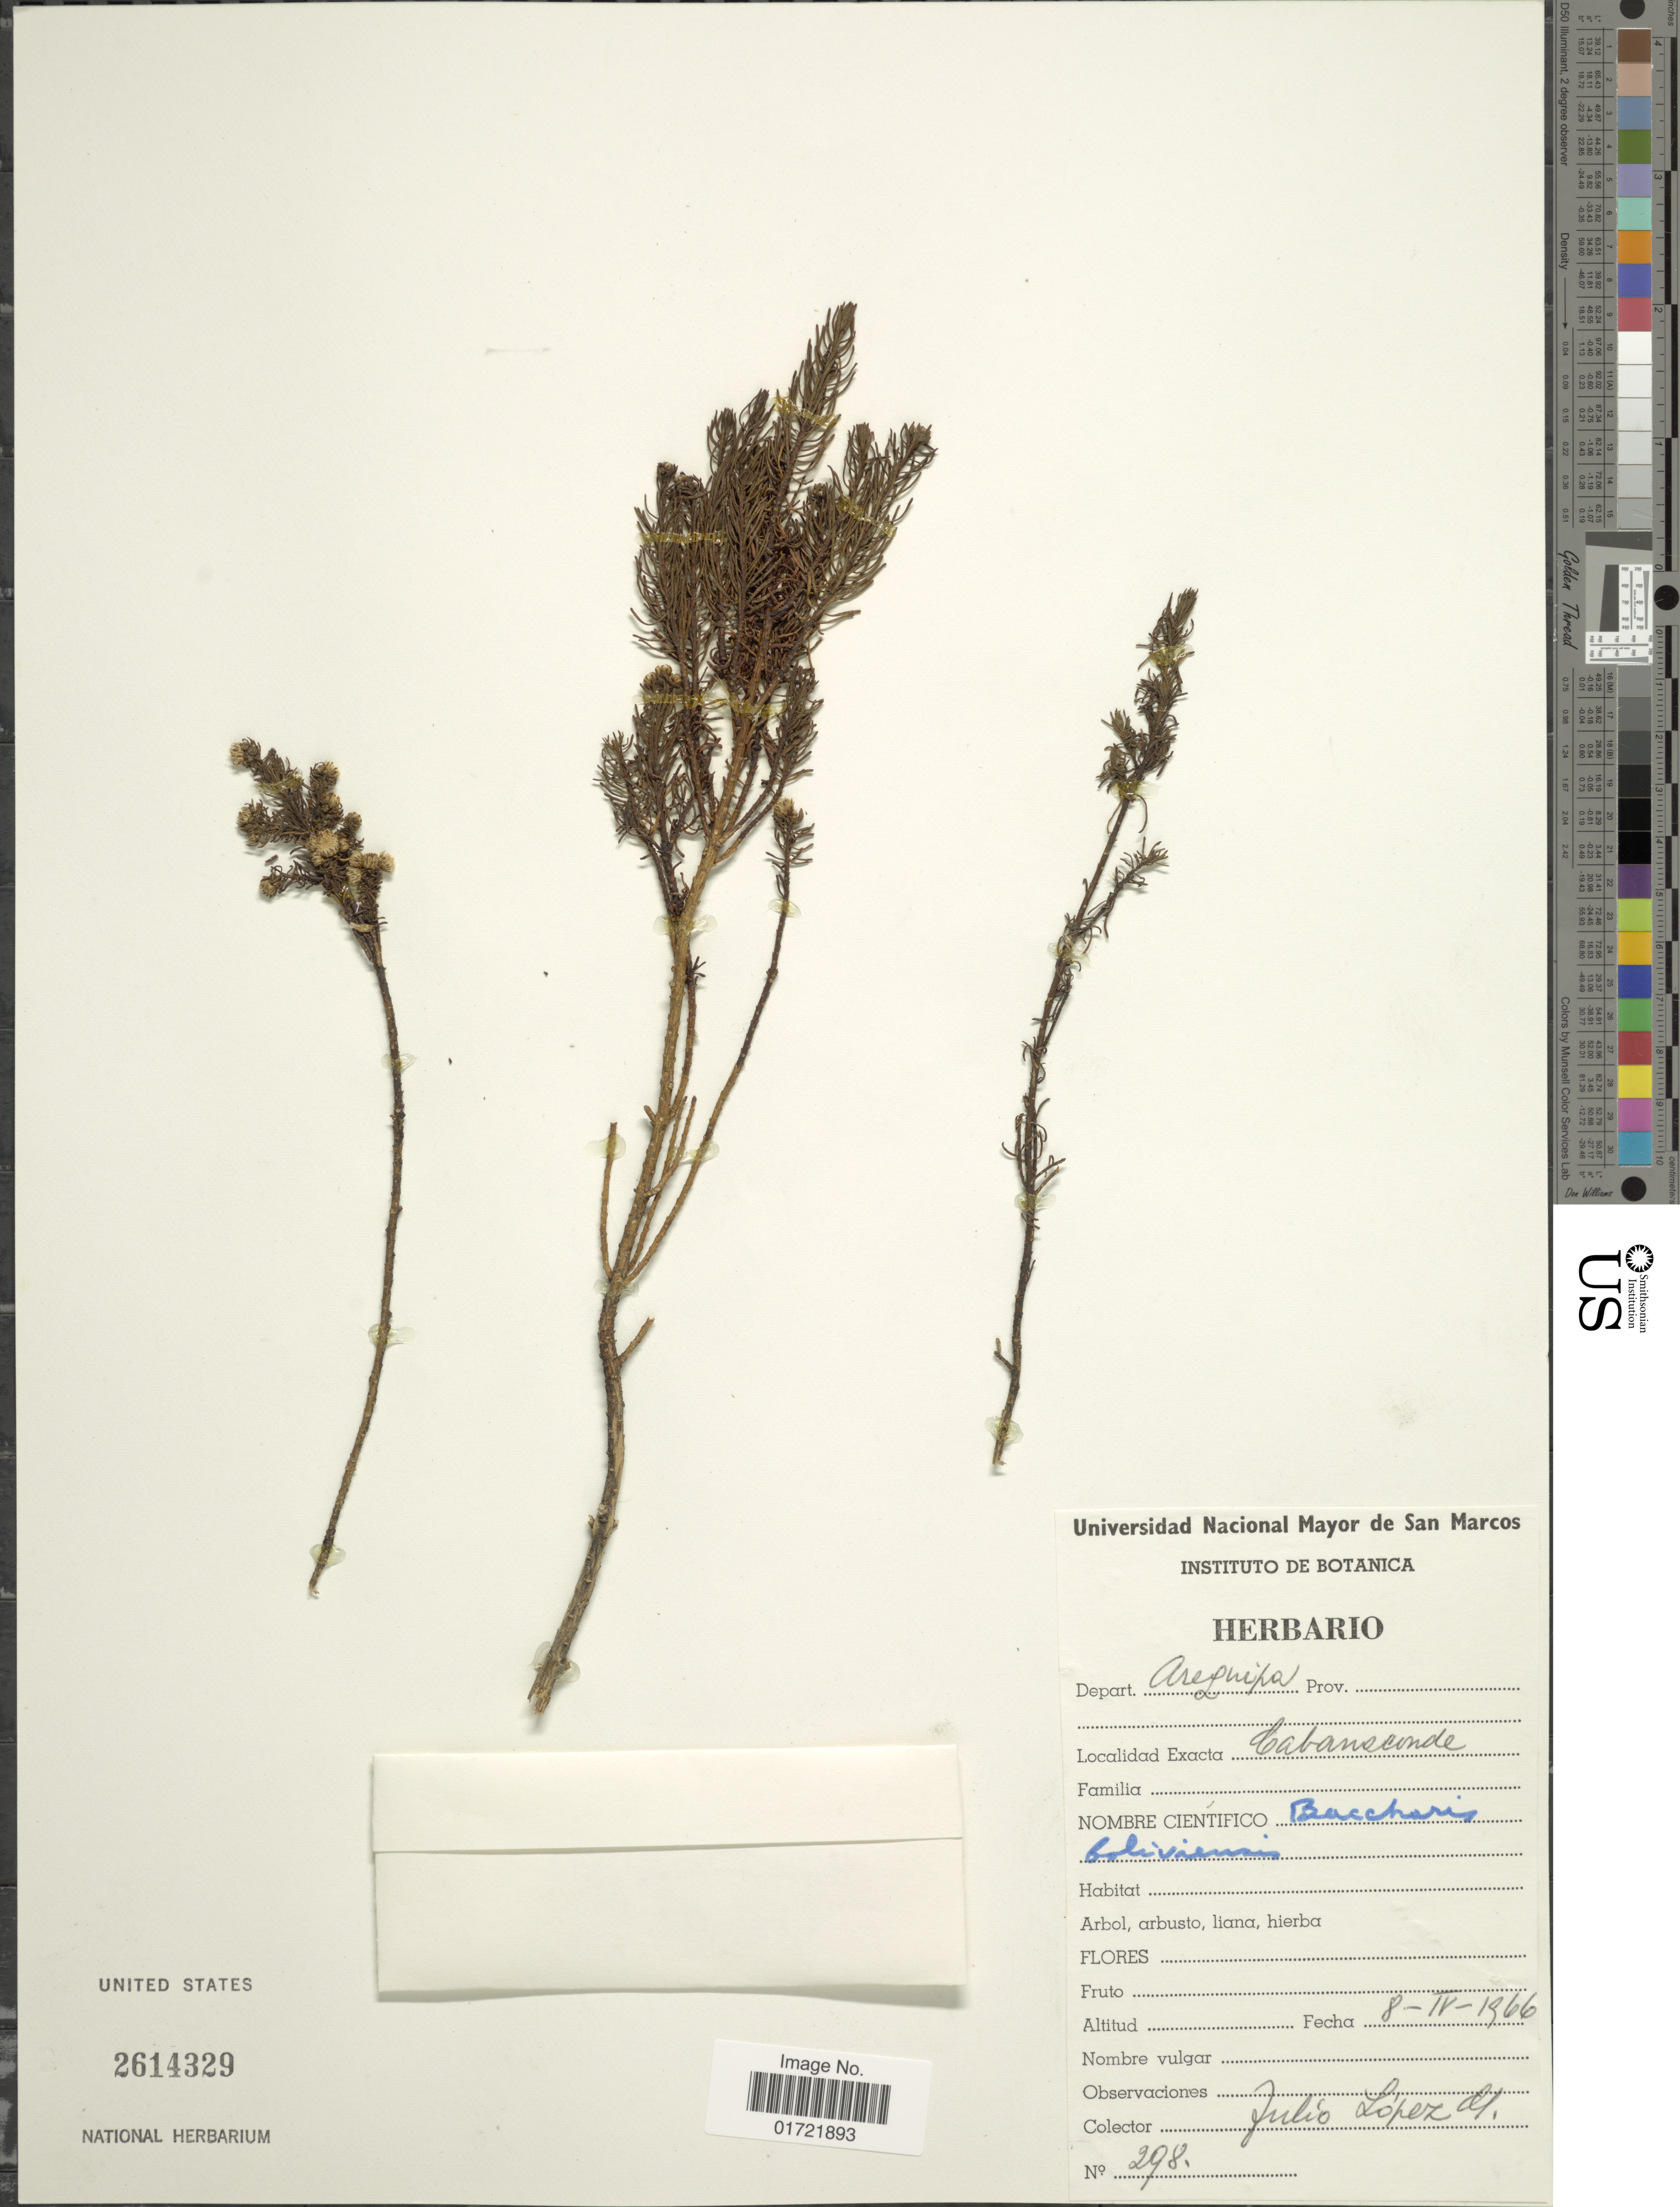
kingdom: Plantae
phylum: Tracheophyta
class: Magnoliopsida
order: Asterales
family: Asteraceae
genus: Baccharis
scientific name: Baccharis bolivensis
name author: (Wedd.) Cabrera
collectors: J. Lopez M.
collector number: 298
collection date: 1966-04-08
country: Peru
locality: Cabansconde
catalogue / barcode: US 2614329